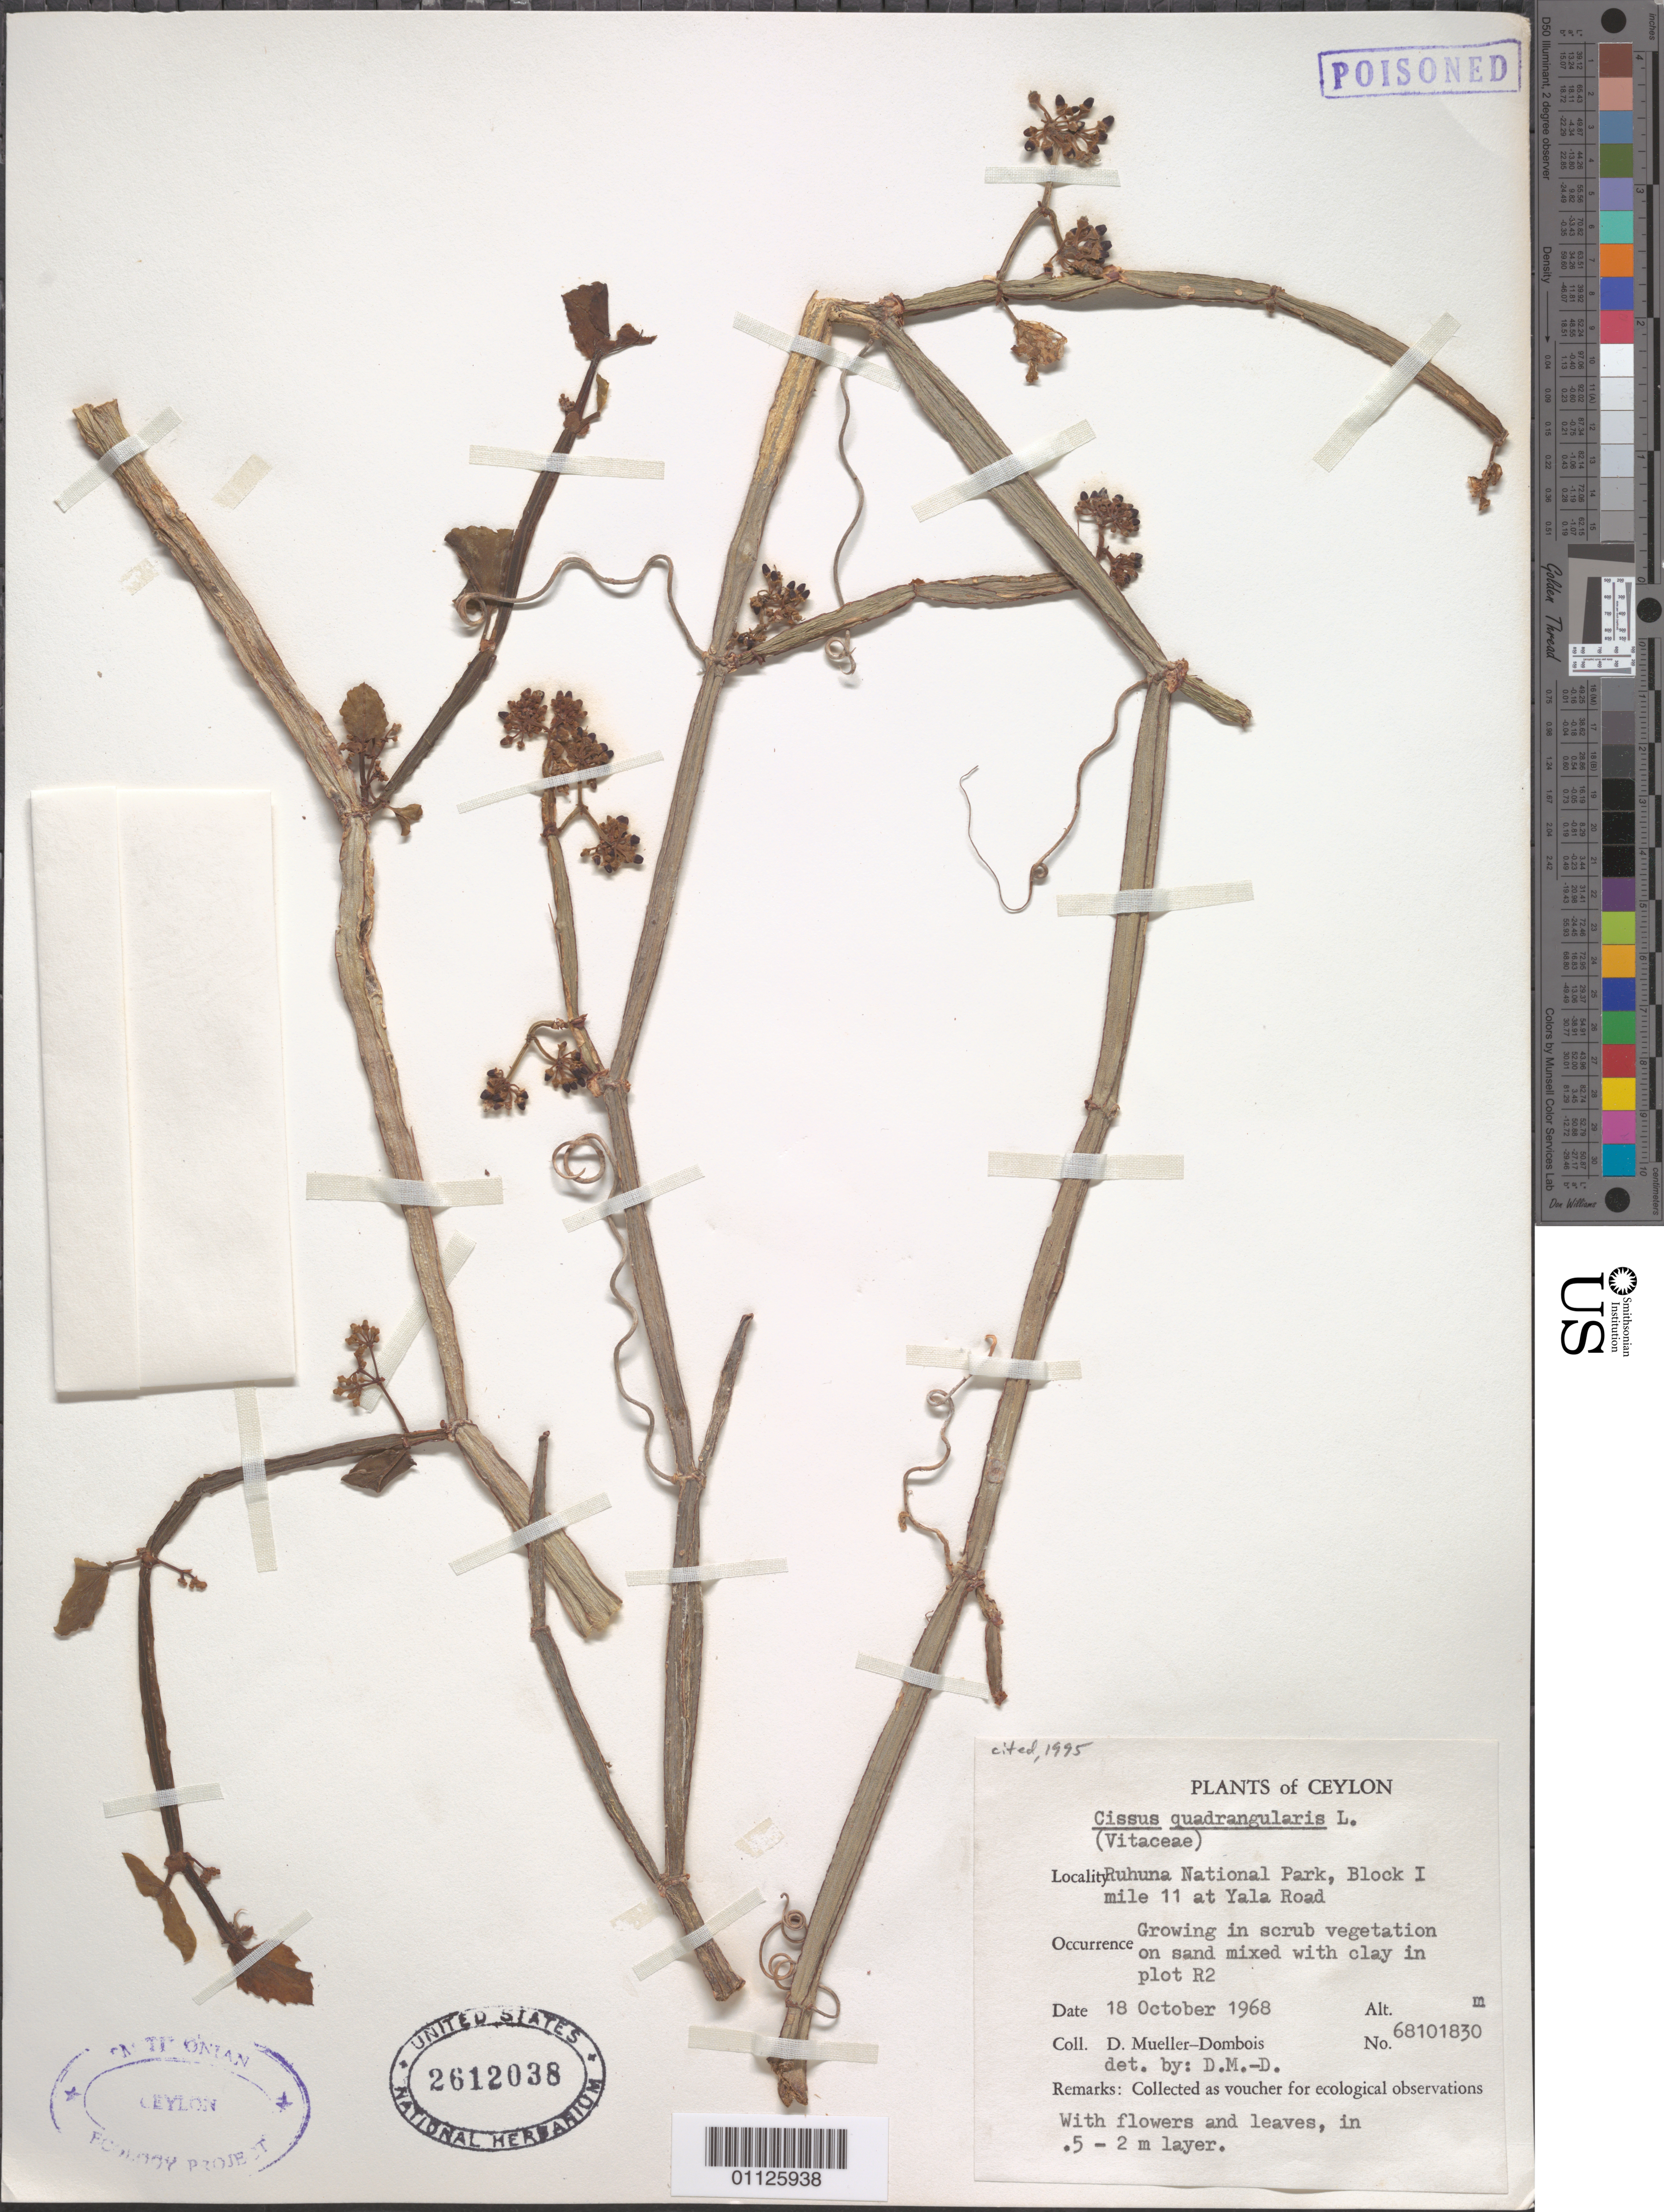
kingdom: Plantae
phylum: Tracheophyta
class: Magnoliopsida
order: Vitales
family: Vitaceae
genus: Cissus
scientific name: Cissus quadrangularis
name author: L.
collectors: D. Mueller-Dombois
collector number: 68101830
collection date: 1968-10-18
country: Sri Lanka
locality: Ruhuna National Park, Block 1 mi 11 at Yala Rd.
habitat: Growing in scrub vegetation on sand mixed with clay.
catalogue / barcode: US 2612038